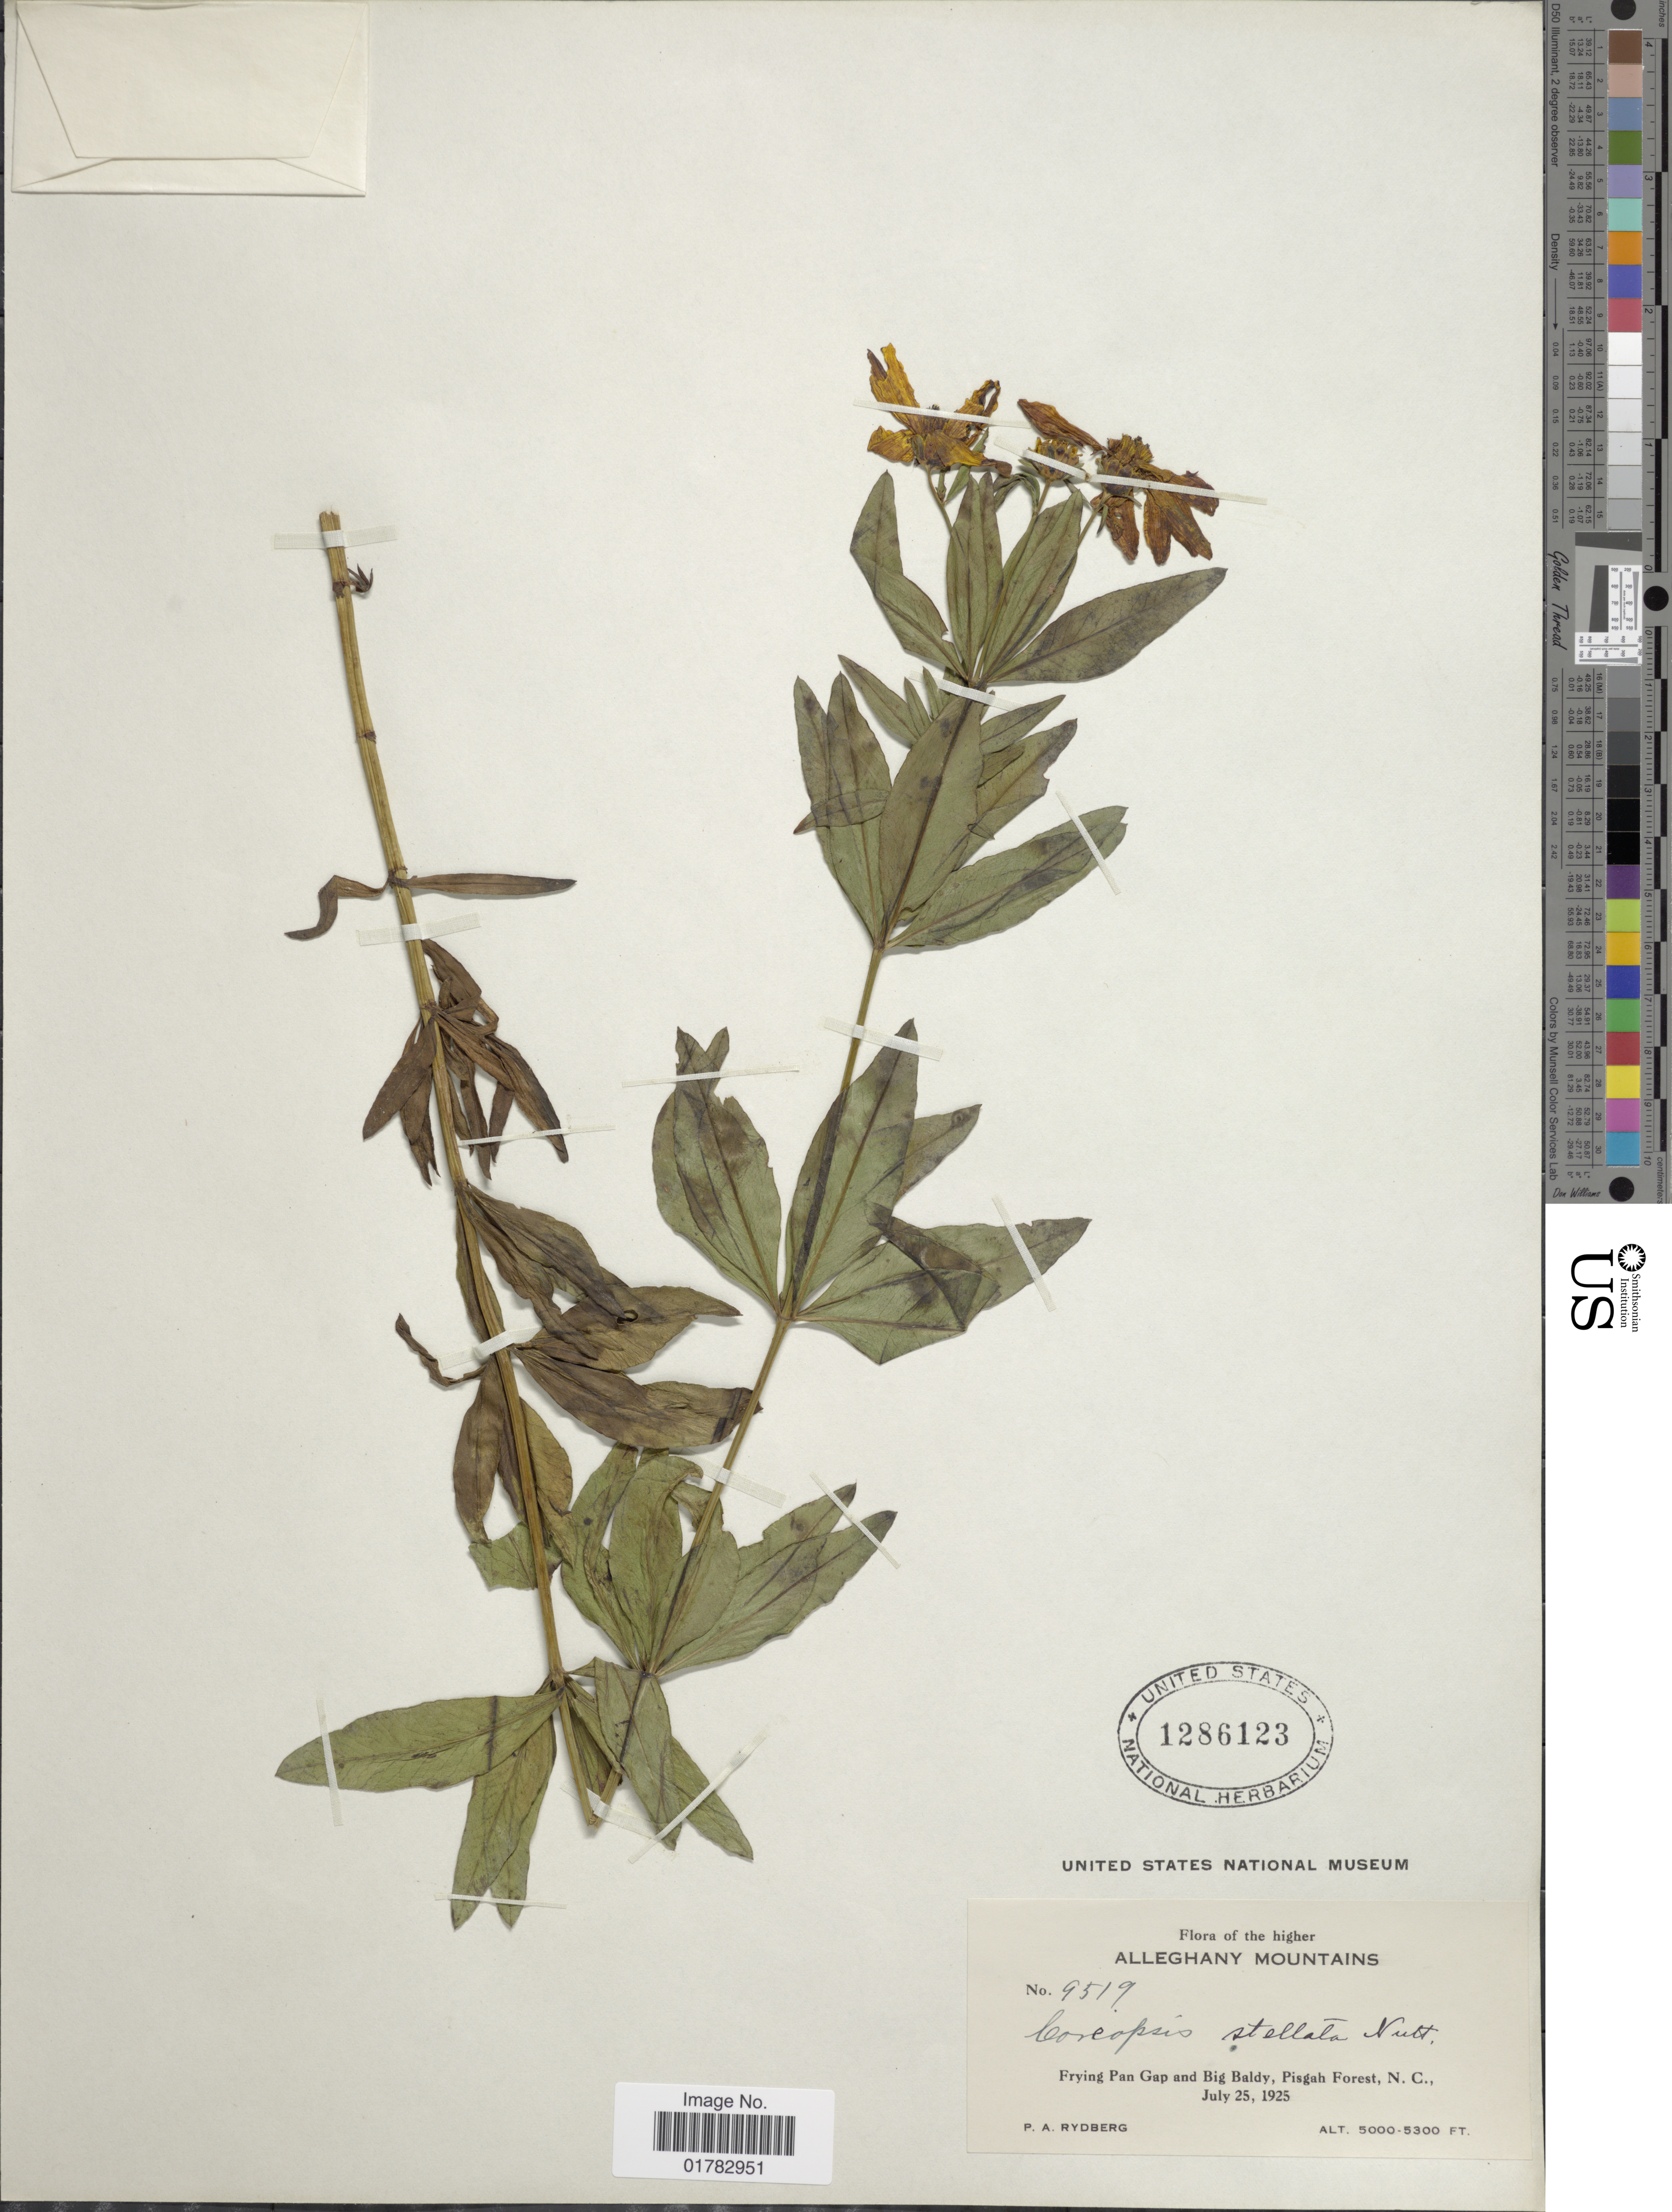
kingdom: Plantae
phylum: Tracheophyta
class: Magnoliopsida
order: Asterales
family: Asteraceae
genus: Coreopsis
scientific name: Coreopsis major var. stellata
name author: (Nutt.) Torr. & A. Gray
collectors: P. A. Rydberg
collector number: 9519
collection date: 1925-07-25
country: United States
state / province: North Carolina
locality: The higher Alleghany Mountains, frying Pan Gap and Big Baldy, Pisgah Forest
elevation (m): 1524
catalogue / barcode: US 1286123